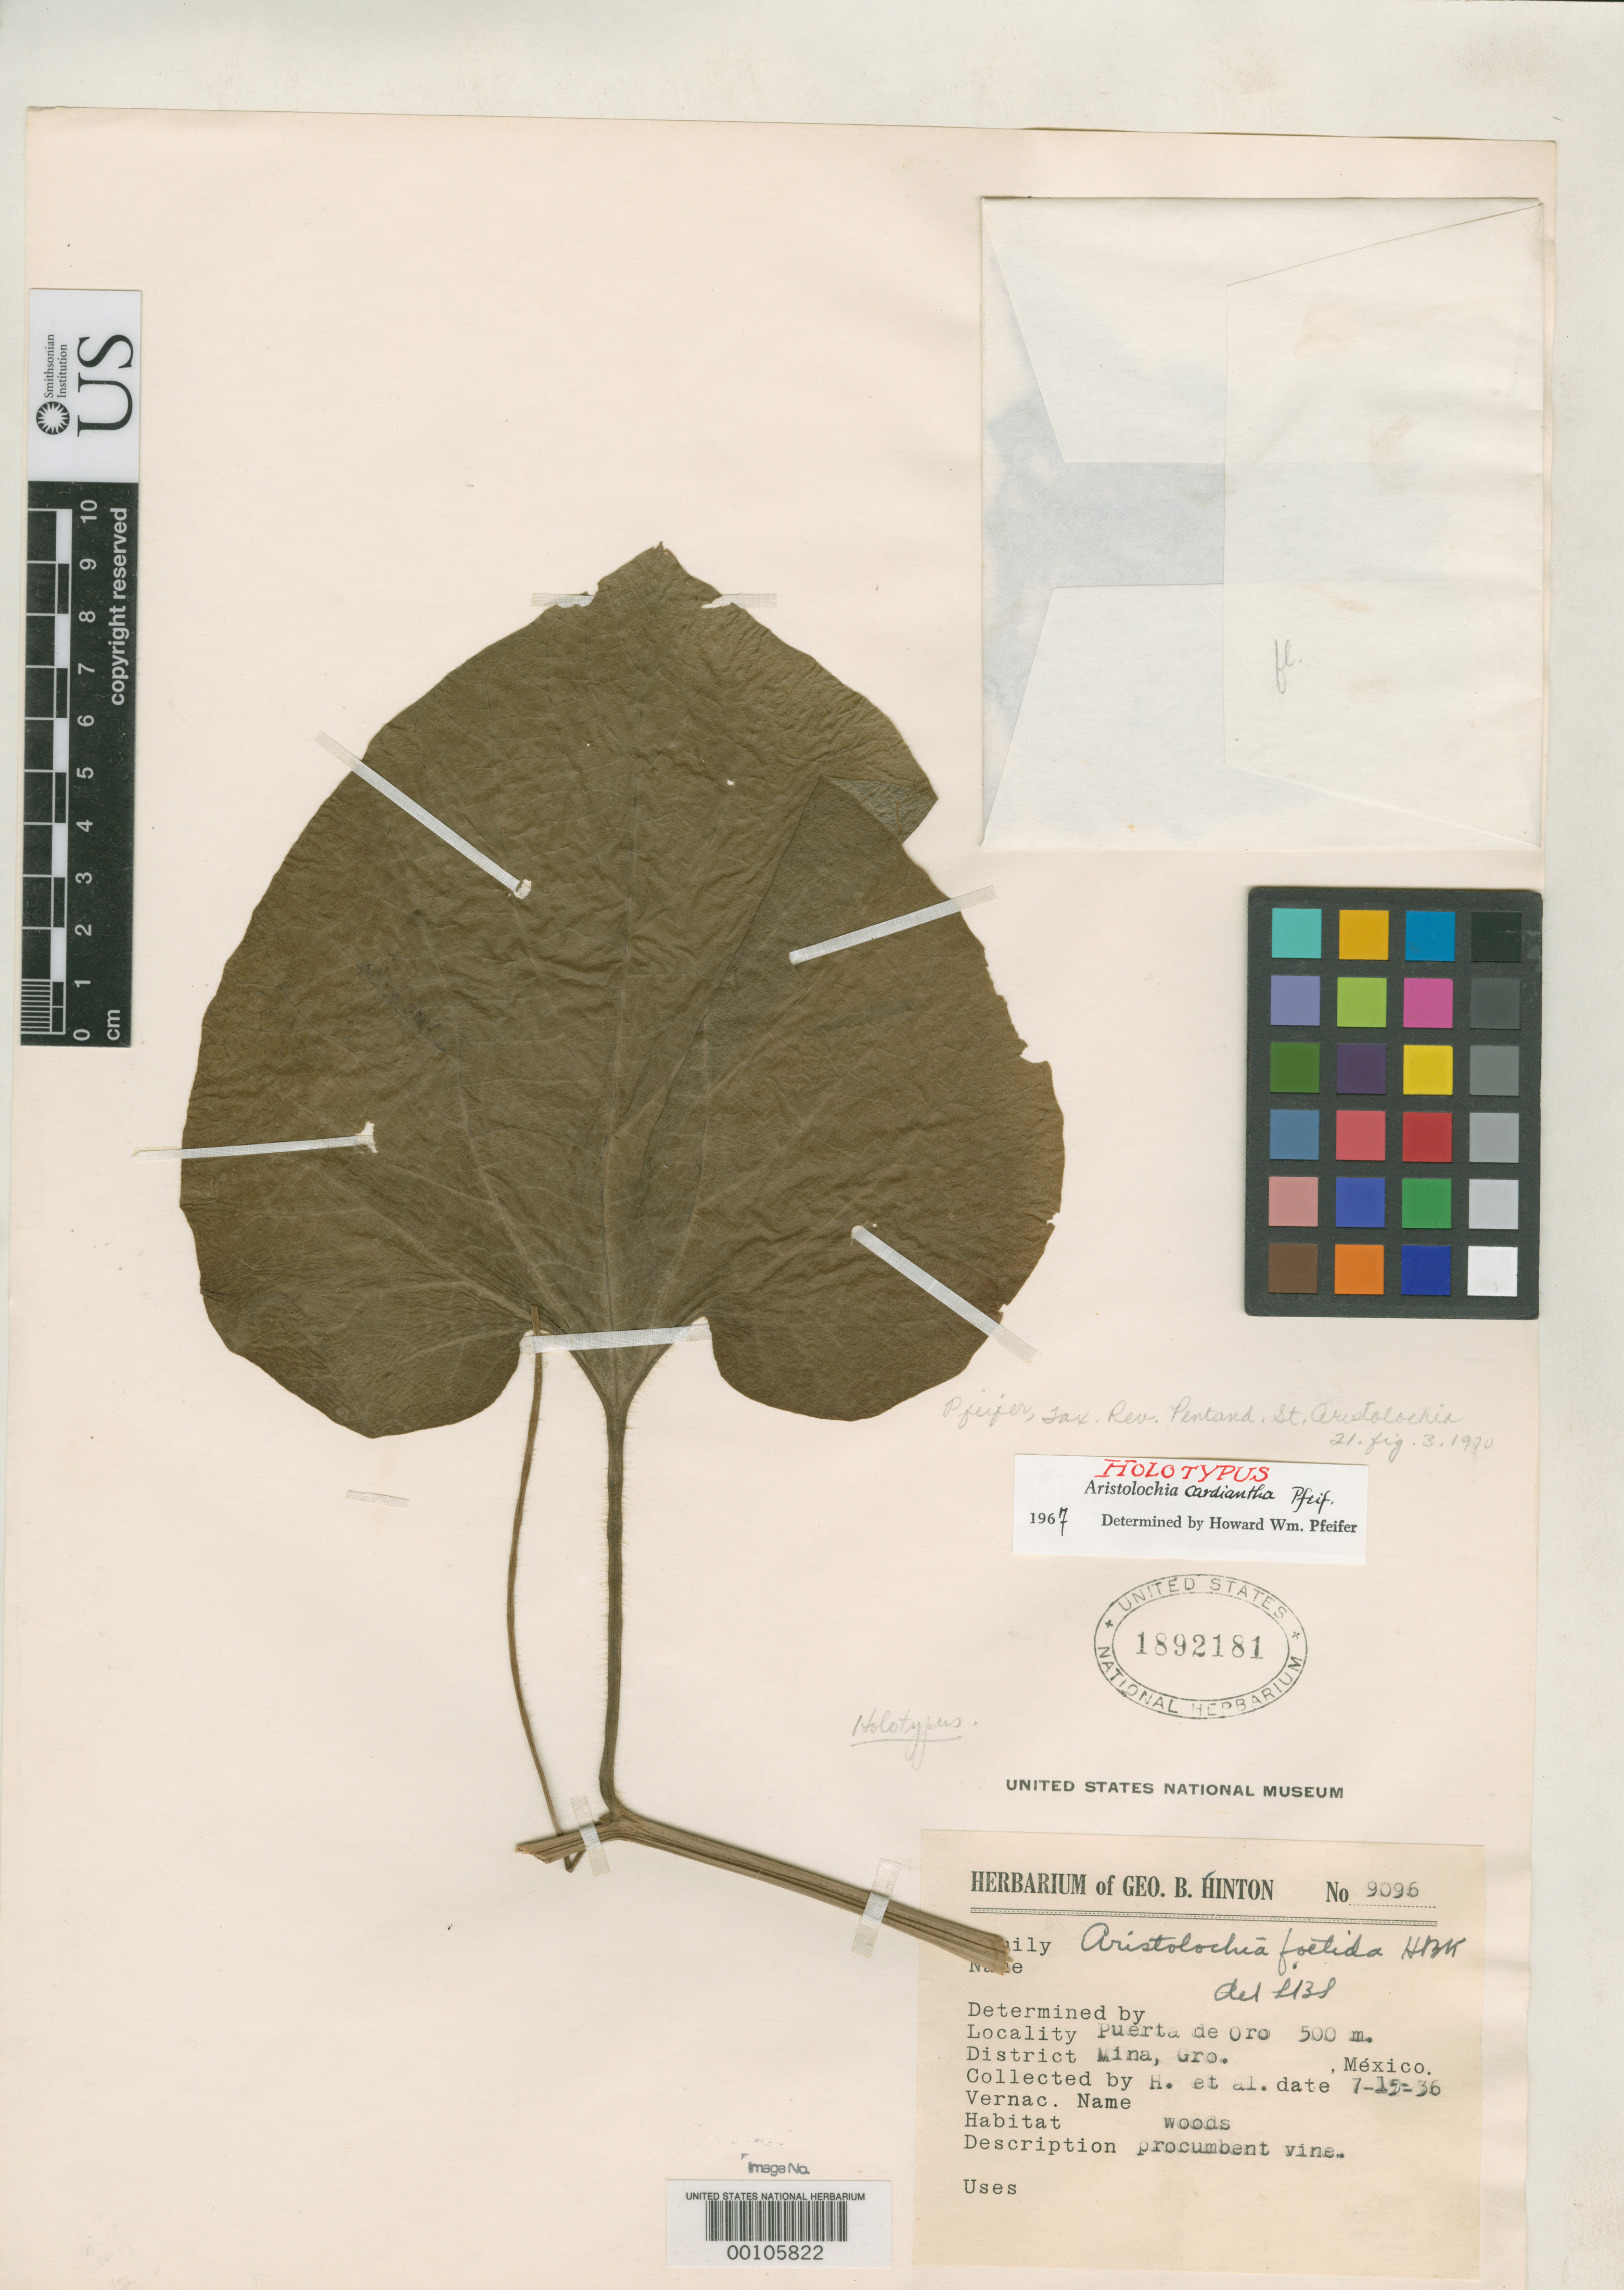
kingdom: Plantae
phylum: Tracheophyta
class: Magnoliopsida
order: Piperales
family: Aristolochiaceae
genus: Aristolochia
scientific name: Aristolochia cardiantha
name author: Pfeifer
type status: Holotype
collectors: G. B. Hinton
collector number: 9096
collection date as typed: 15 Jul 1936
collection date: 1936-07-15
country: Mexico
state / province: Guerrero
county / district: Mina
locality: Puerta de Oro.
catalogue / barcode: US 1892181